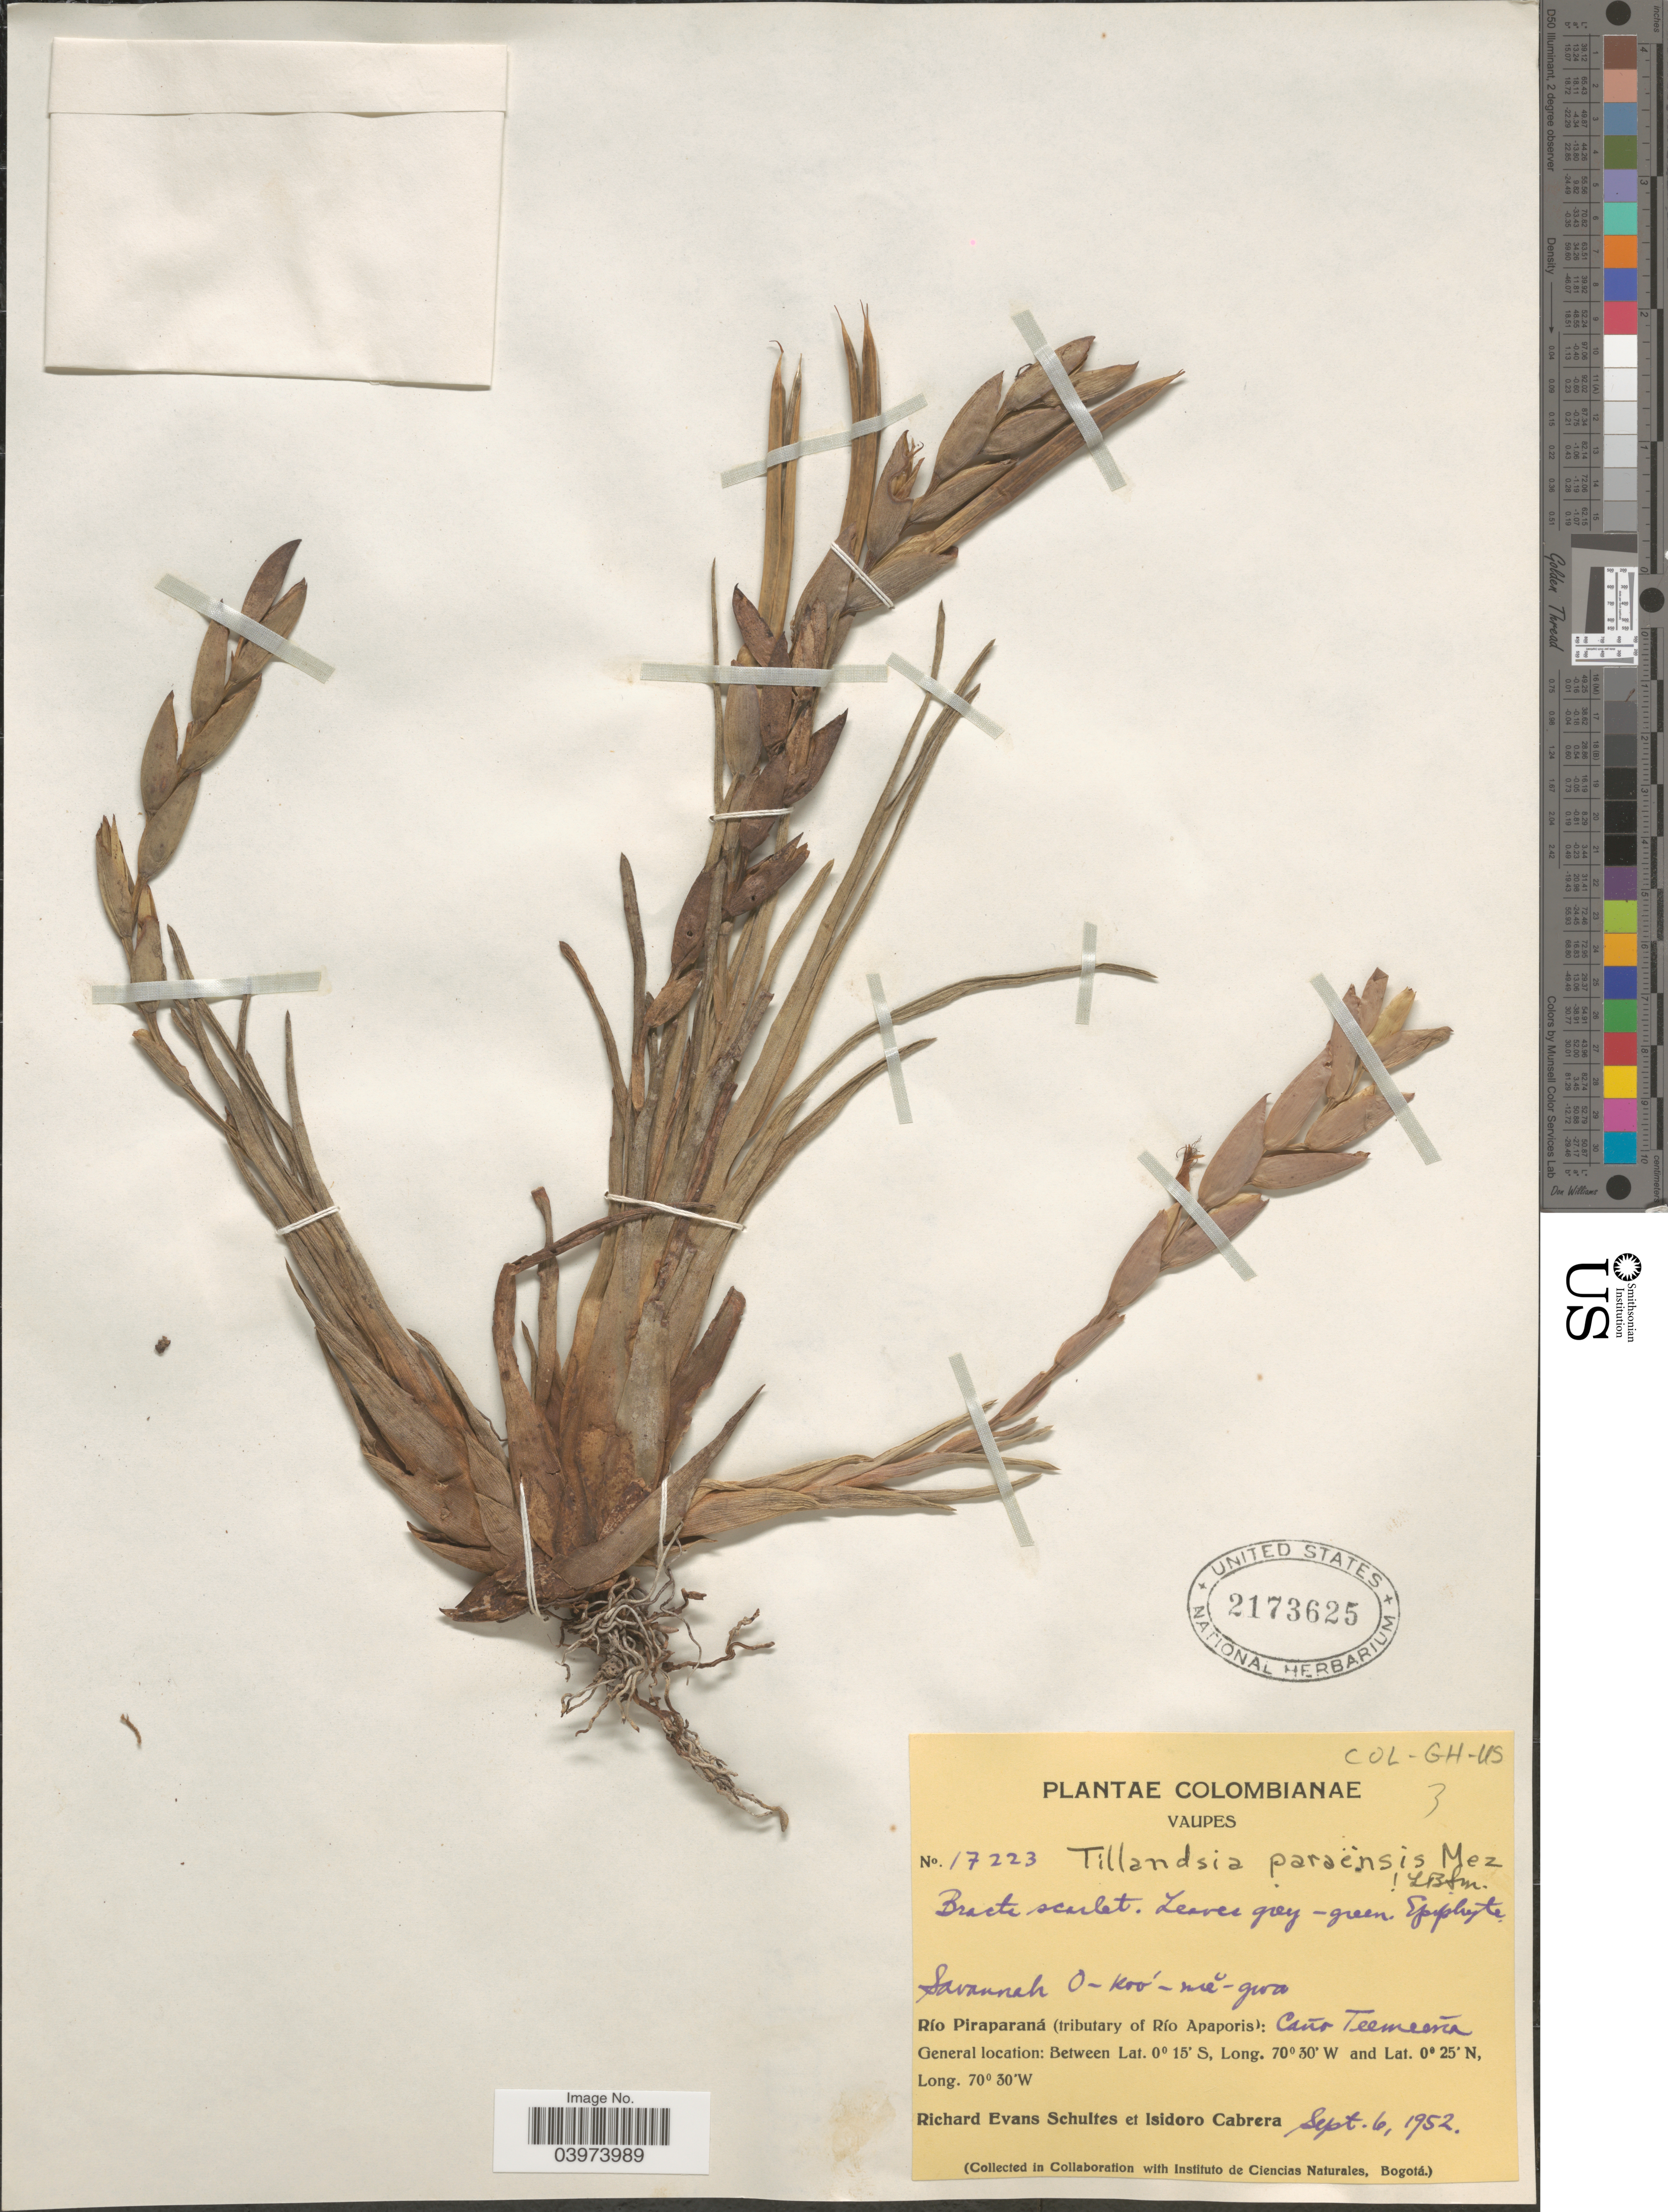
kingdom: Plantae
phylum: Tracheophyta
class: Liliopsida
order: Poales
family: Bromeliaceae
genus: Tillandsia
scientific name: Tillandsia paraensis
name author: Mez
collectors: R. E. Schultes & I. Cabrera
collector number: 17223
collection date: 1952-09-06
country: Colombia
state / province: Vaupés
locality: Savanna O-koó-mĕ-gwa. Río Piraparaná (tributary of Río Apaporis): Caño Teemeená.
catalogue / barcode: US 2173625